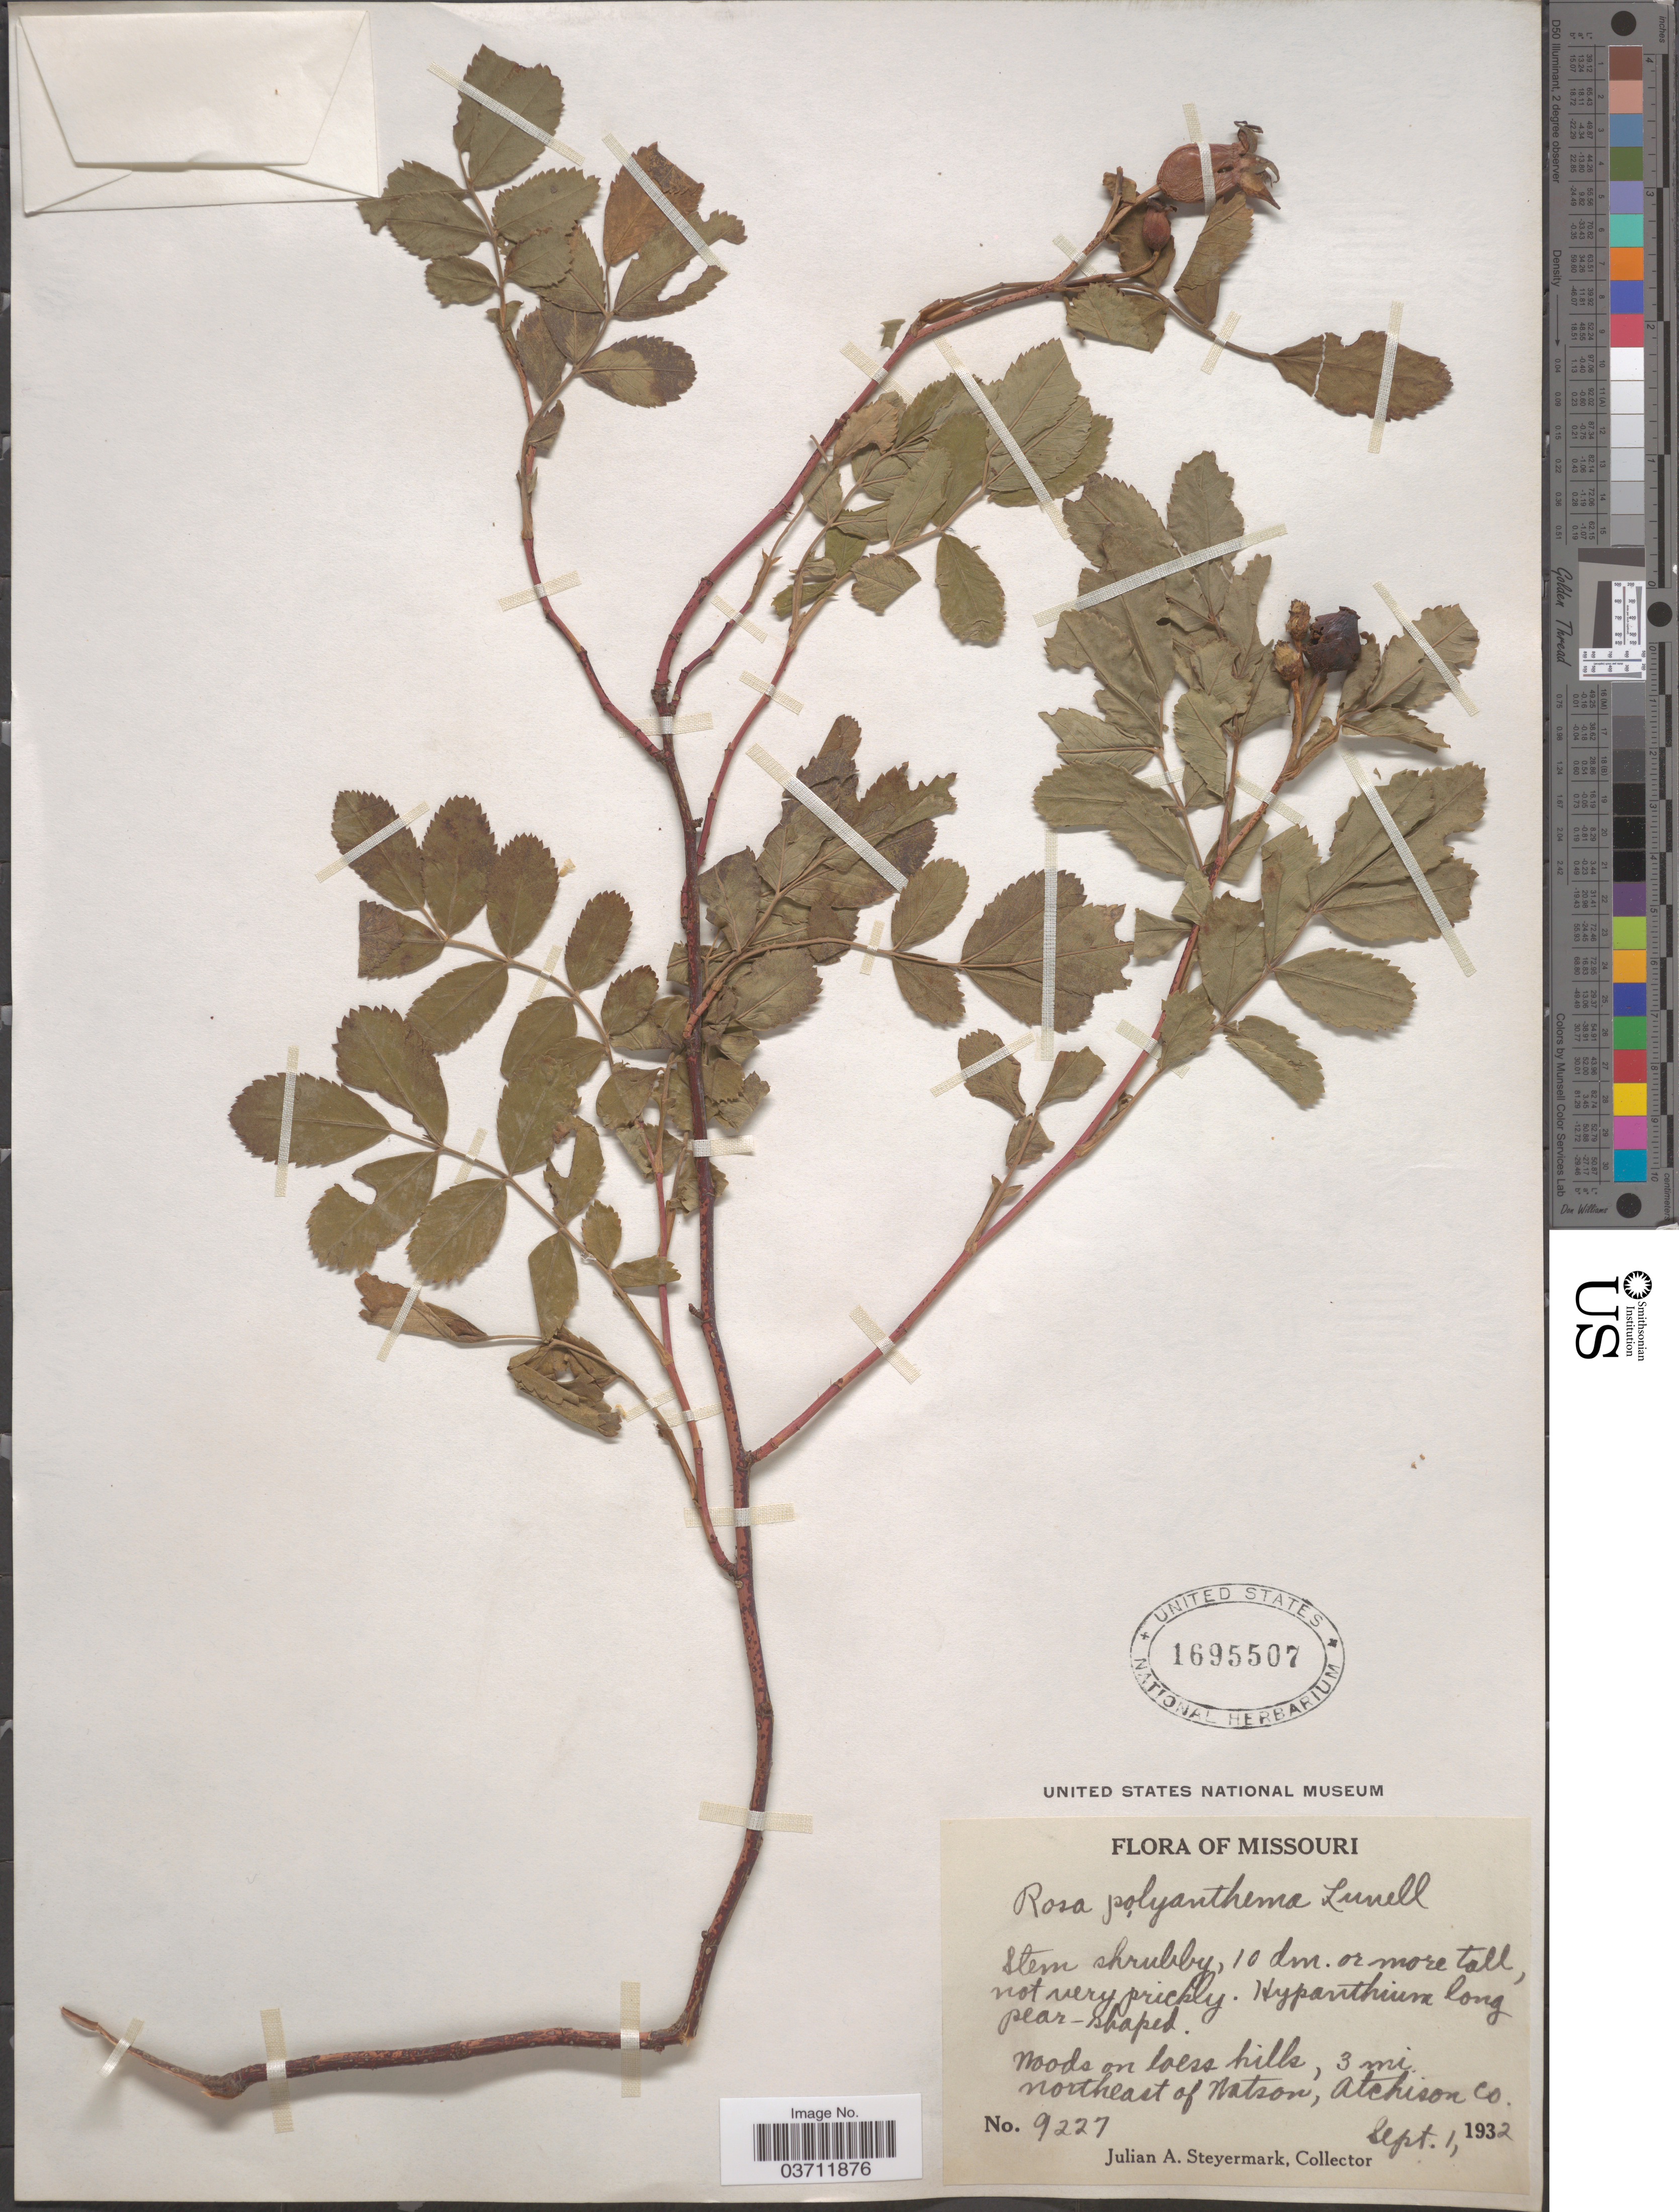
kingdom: Plantae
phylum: Tracheophyta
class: Magnoliopsida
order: Rosales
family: Rosaceae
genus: Rosa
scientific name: Rosa polyanthema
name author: Lunell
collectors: J. Steyermark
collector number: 9227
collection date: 1932-09-01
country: United States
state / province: Missouri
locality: Woods on loess hills, 3 mi. northeast of Watson, Atchison Co.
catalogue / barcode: US 1695507